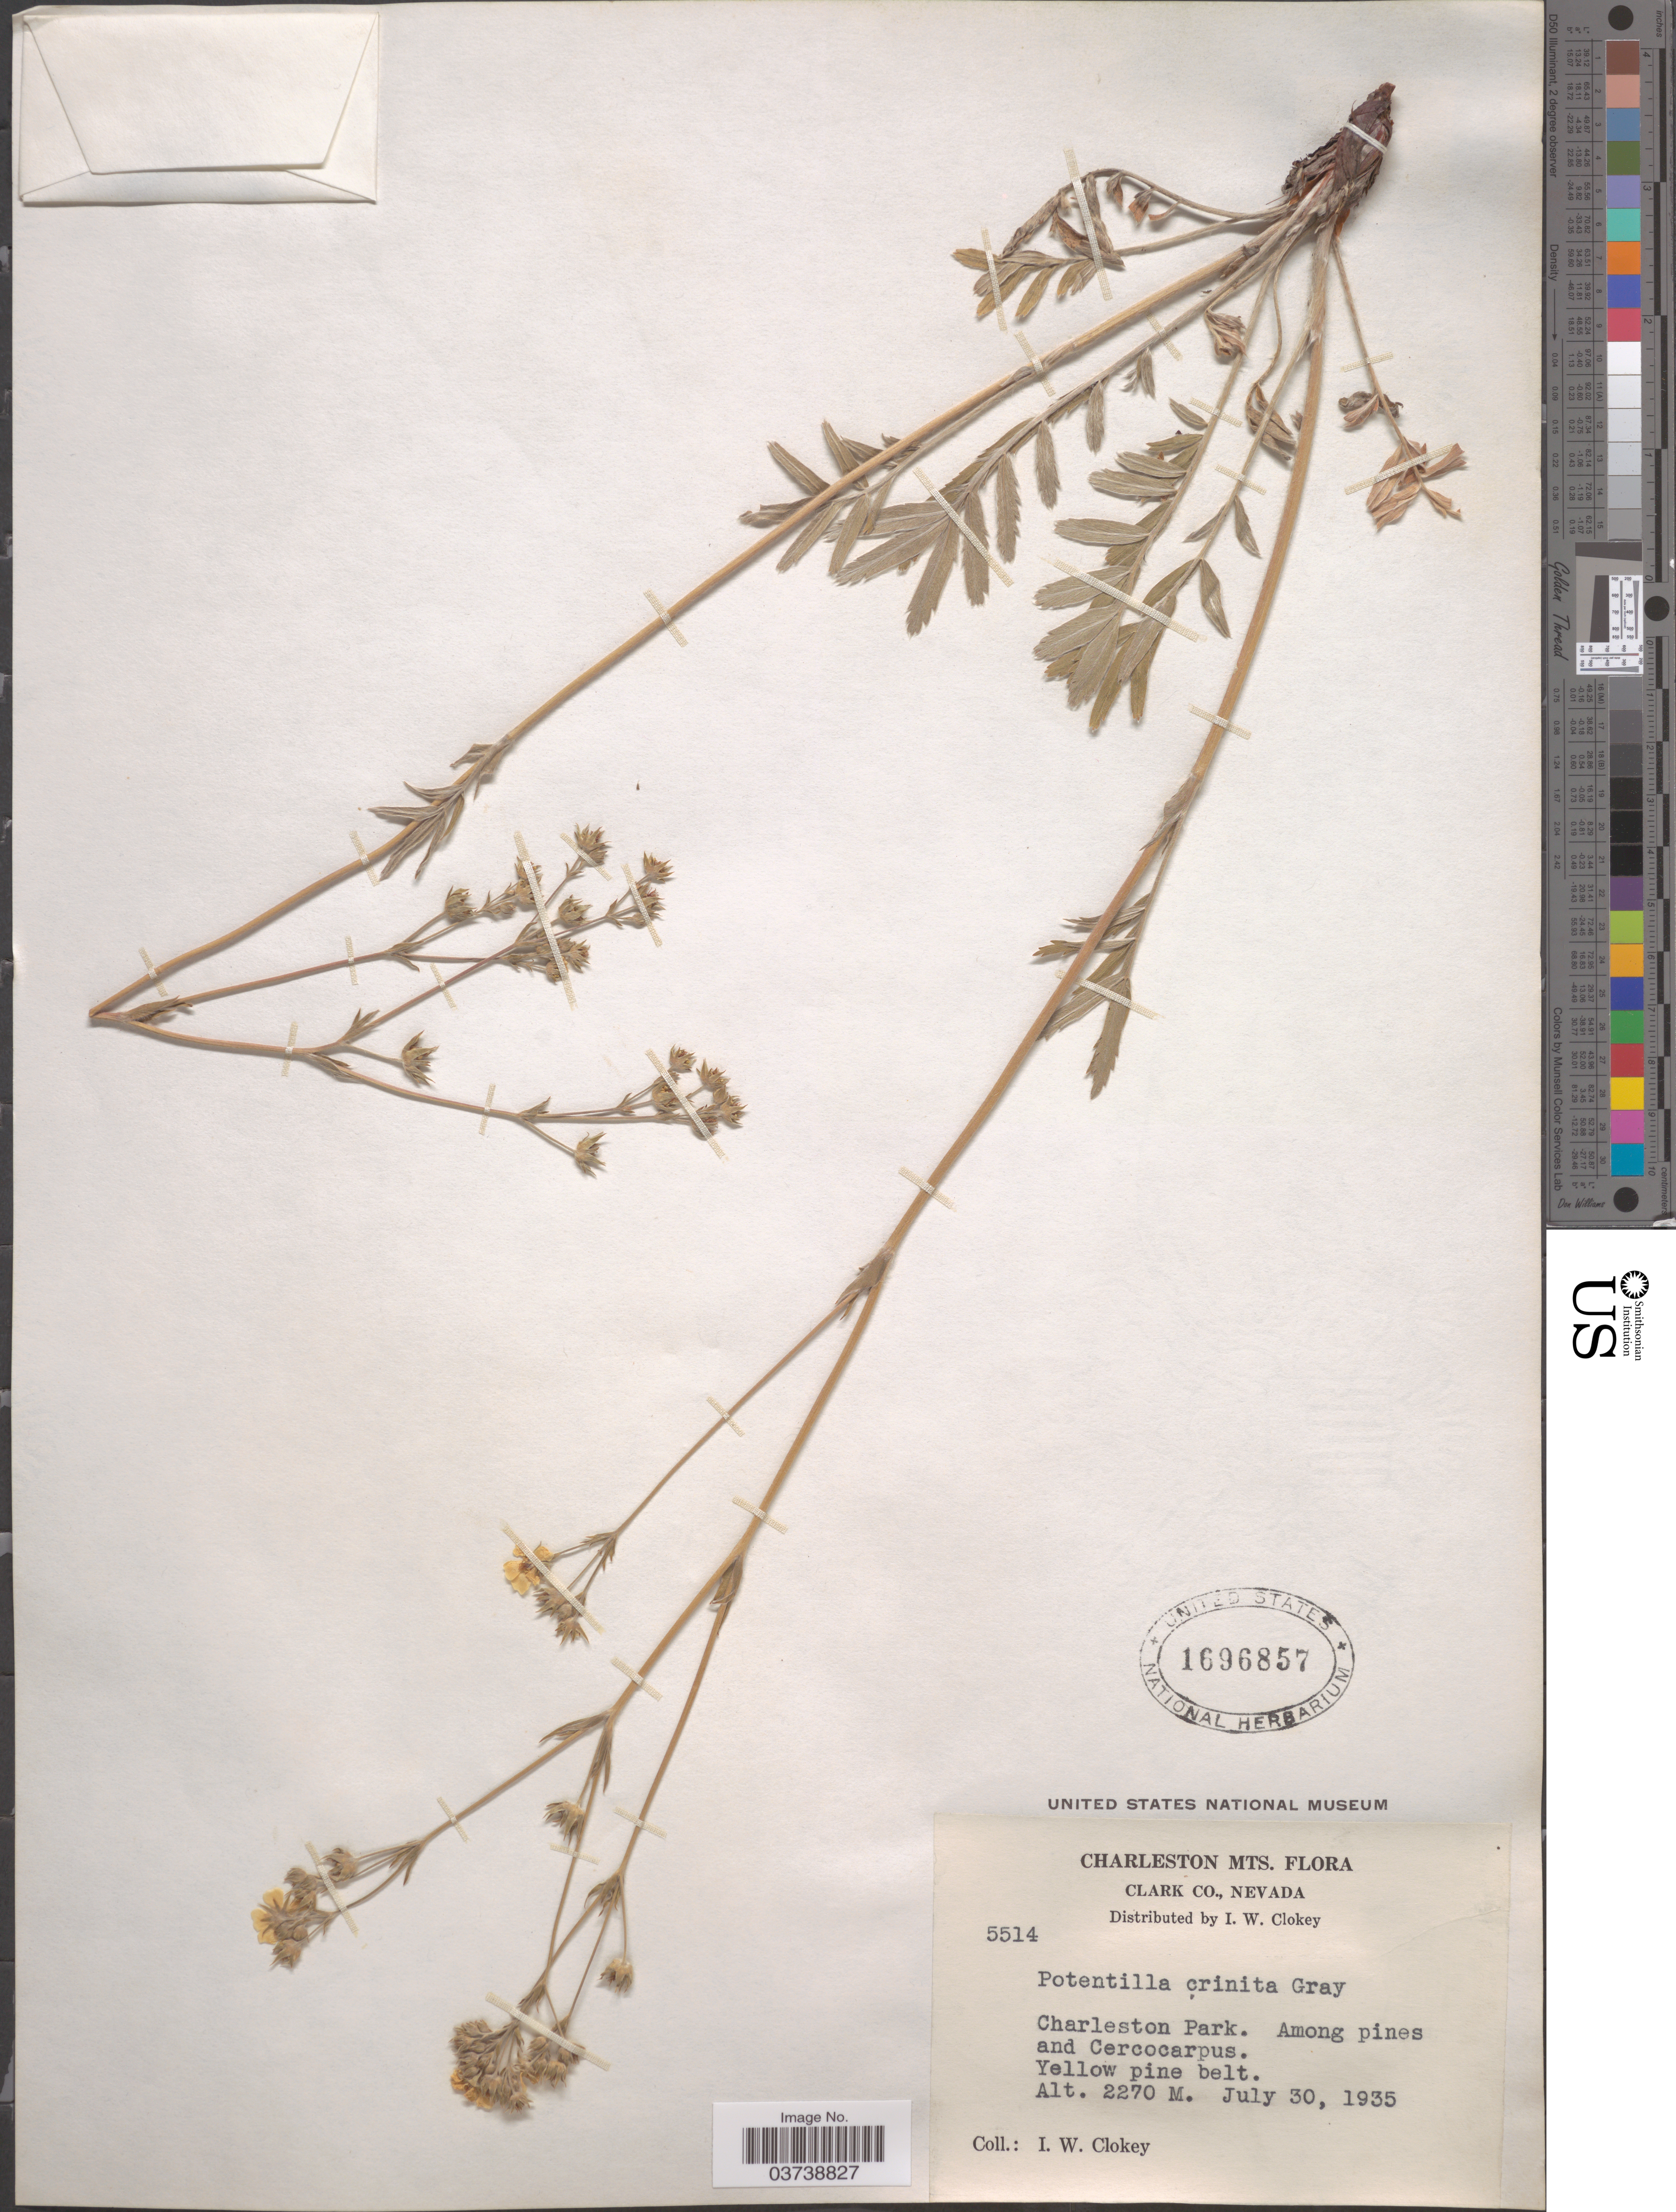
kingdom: Plantae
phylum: Tracheophyta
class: Magnoliopsida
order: Rosales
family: Rosaceae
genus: Potentilla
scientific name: Potentilla crinita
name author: A. Gray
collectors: I. W. Clokey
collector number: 5514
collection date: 1935-07-30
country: United States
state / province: Nevada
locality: Charleston Mts. Clark Co. Charleston Park.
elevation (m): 2270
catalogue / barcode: US 1696857